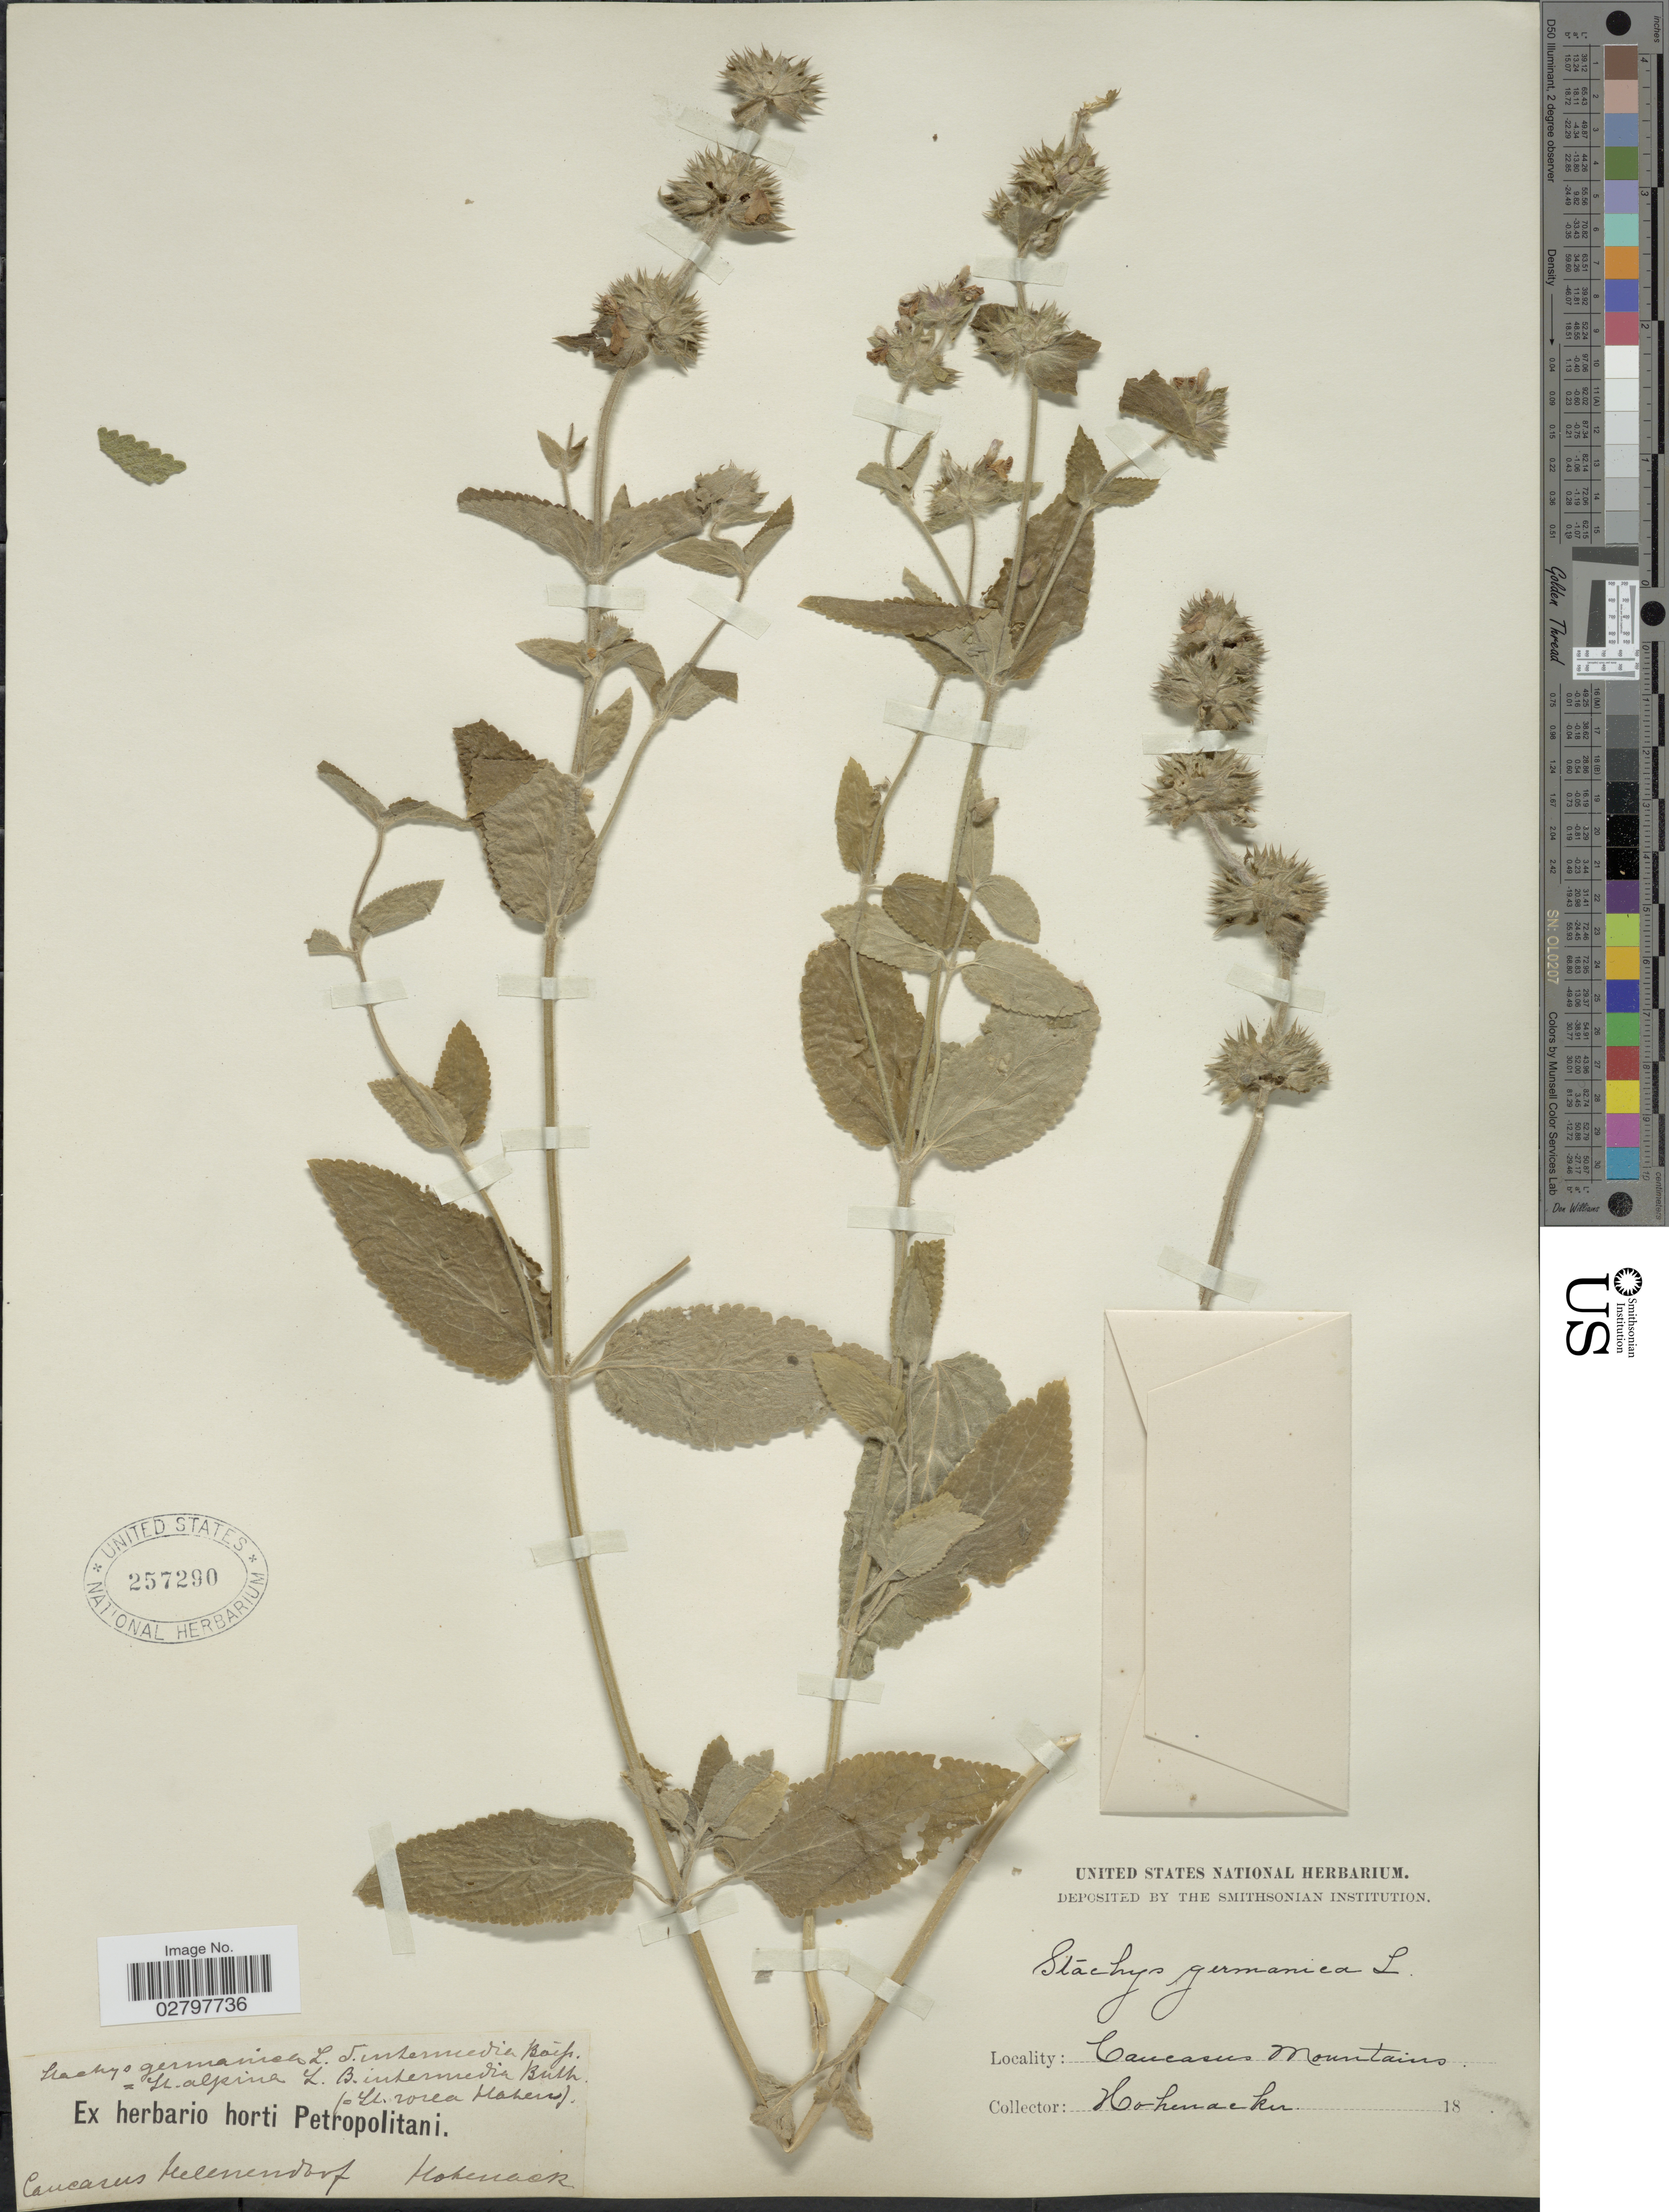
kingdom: Plantae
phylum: Tracheophyta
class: Magnoliopsida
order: Lamiales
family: Lamiaceae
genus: Stachys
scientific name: Stachys germanica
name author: L.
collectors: Hohenacker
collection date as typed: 18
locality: Caucasus Mountains, Caucasus Tulenendorf. [interpreted]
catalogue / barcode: US 257290